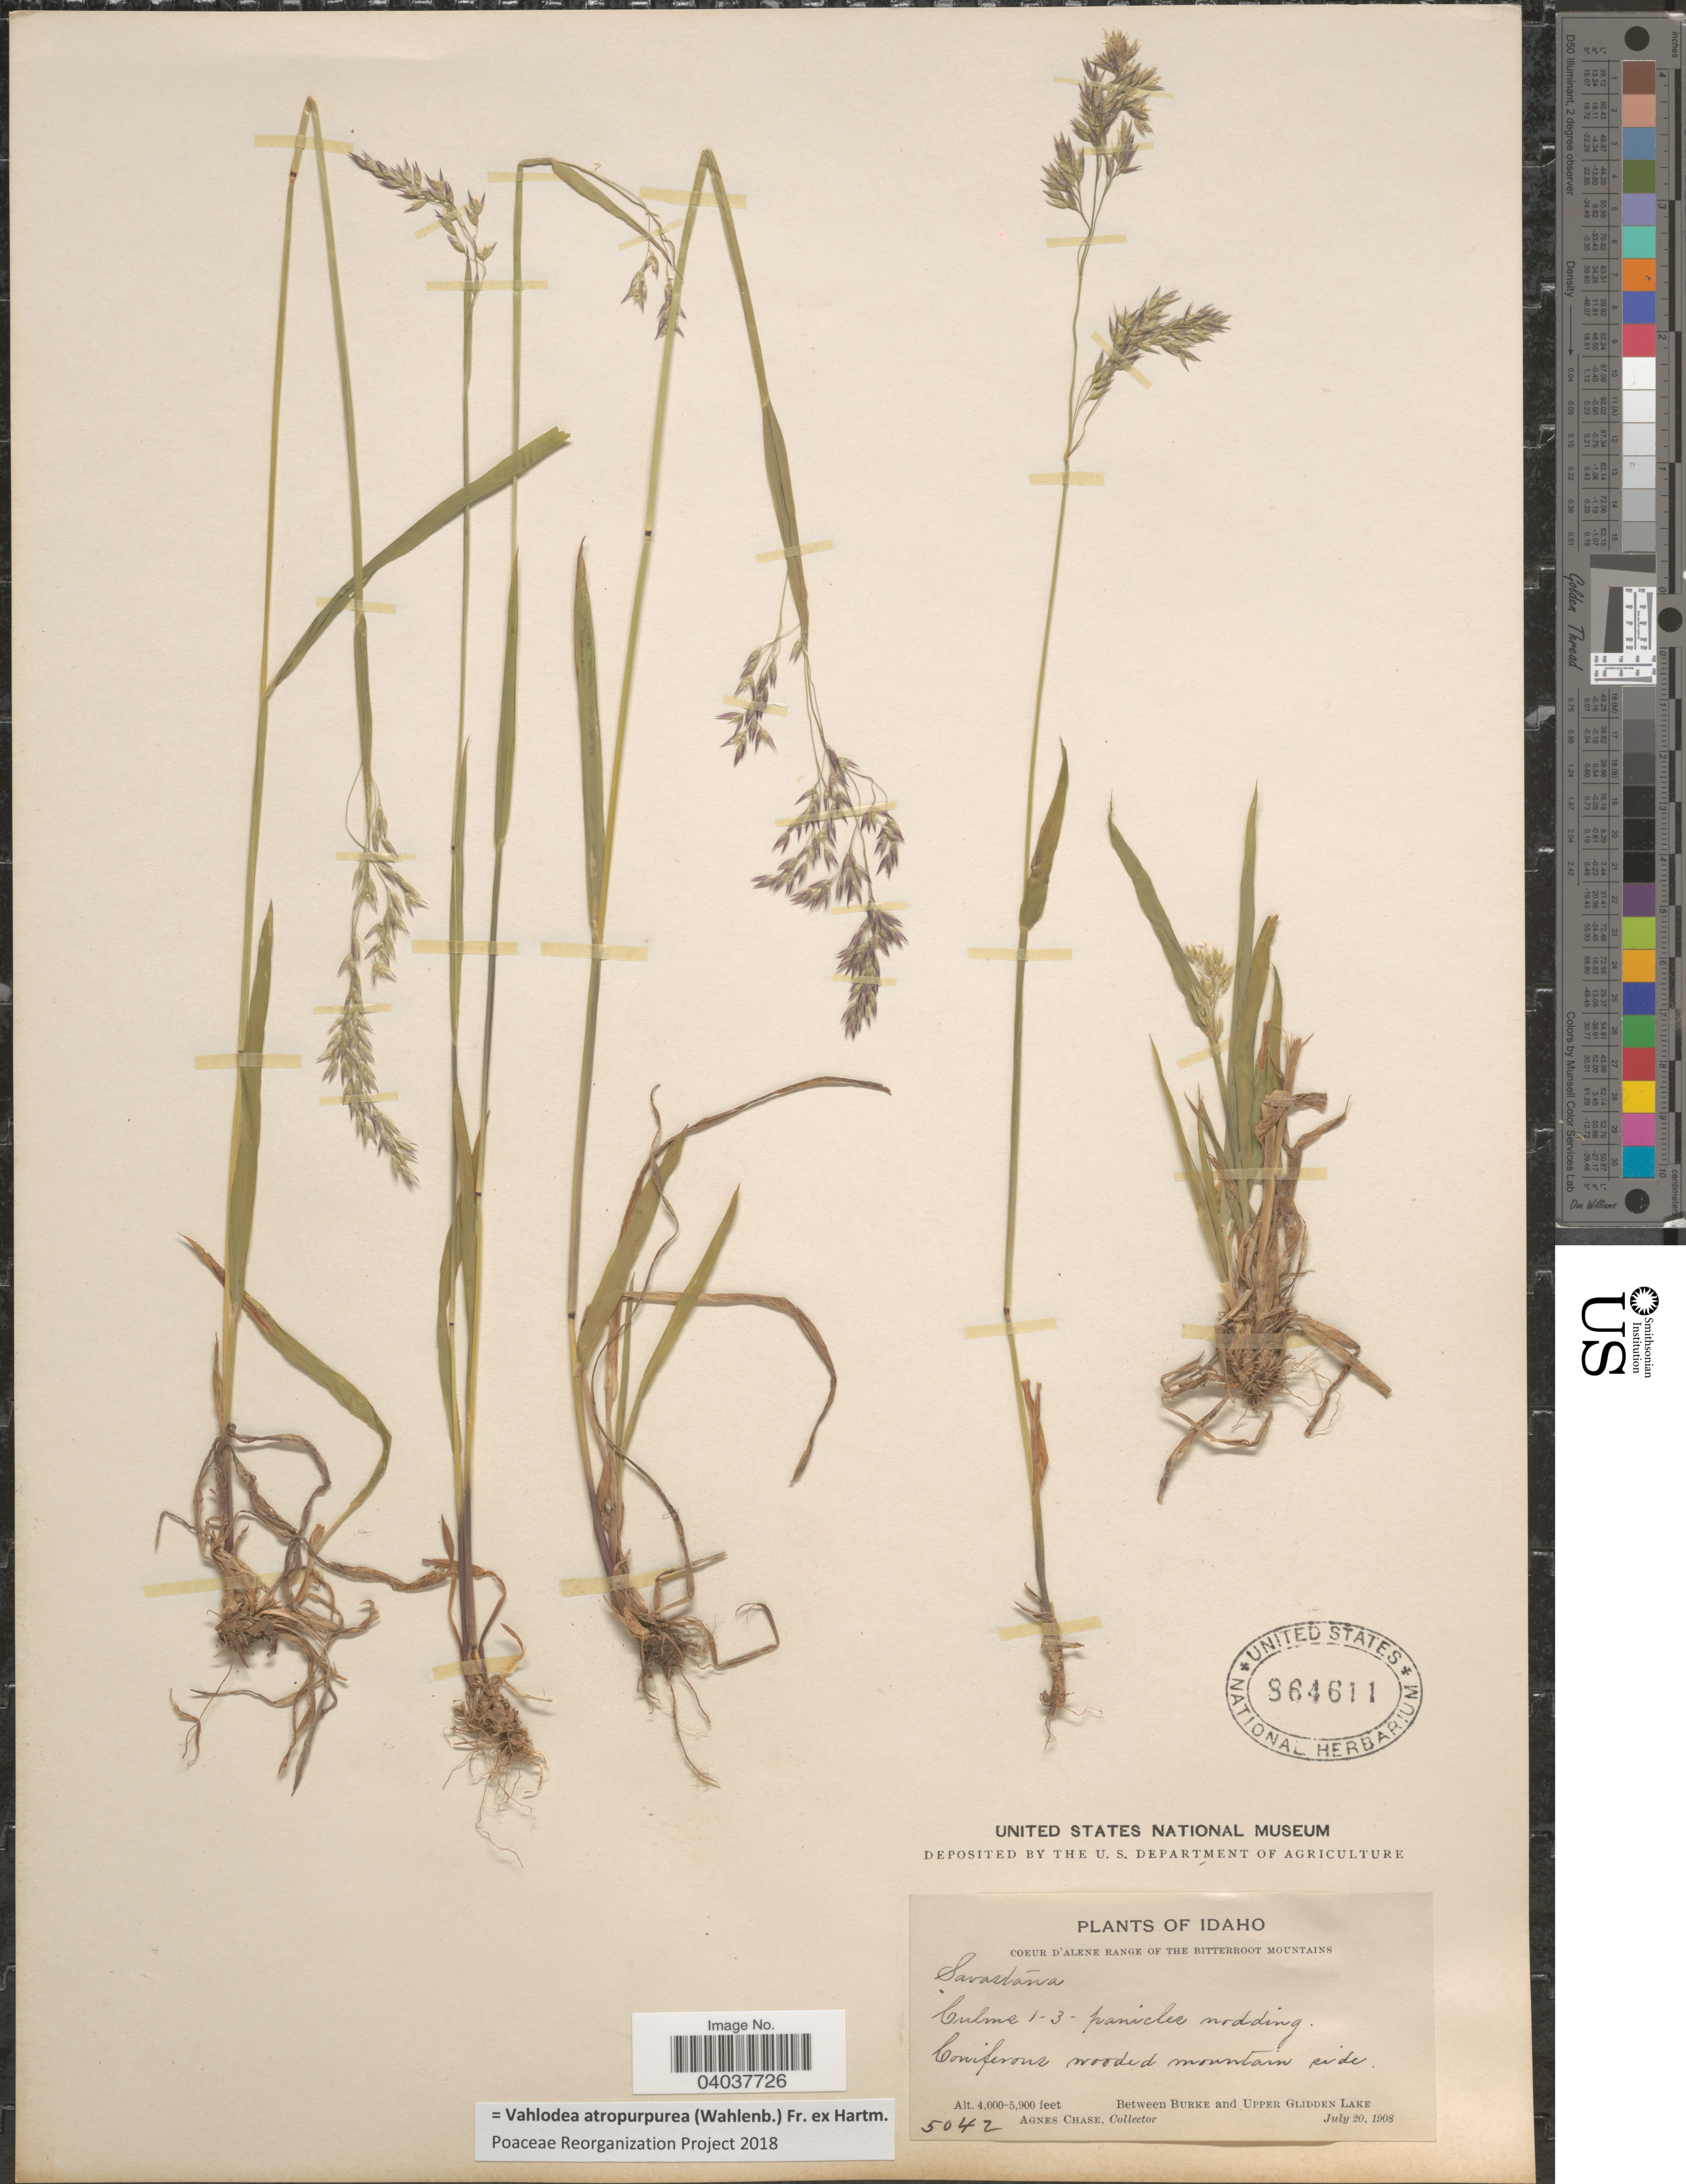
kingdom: Plantae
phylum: Tracheophyta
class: Liliopsida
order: Poales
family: Poaceae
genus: Vahlodea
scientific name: Vahlodea atropurpurea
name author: (Wahlenb.) Fr. ex Hartm.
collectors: A. Chase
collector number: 5042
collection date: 1908-07-20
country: United States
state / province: Idaho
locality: Coeur d'Alene Range of the Bitterroot Mountains. Between Burke and Upper Glidden Lake.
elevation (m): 1219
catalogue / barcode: US 864611